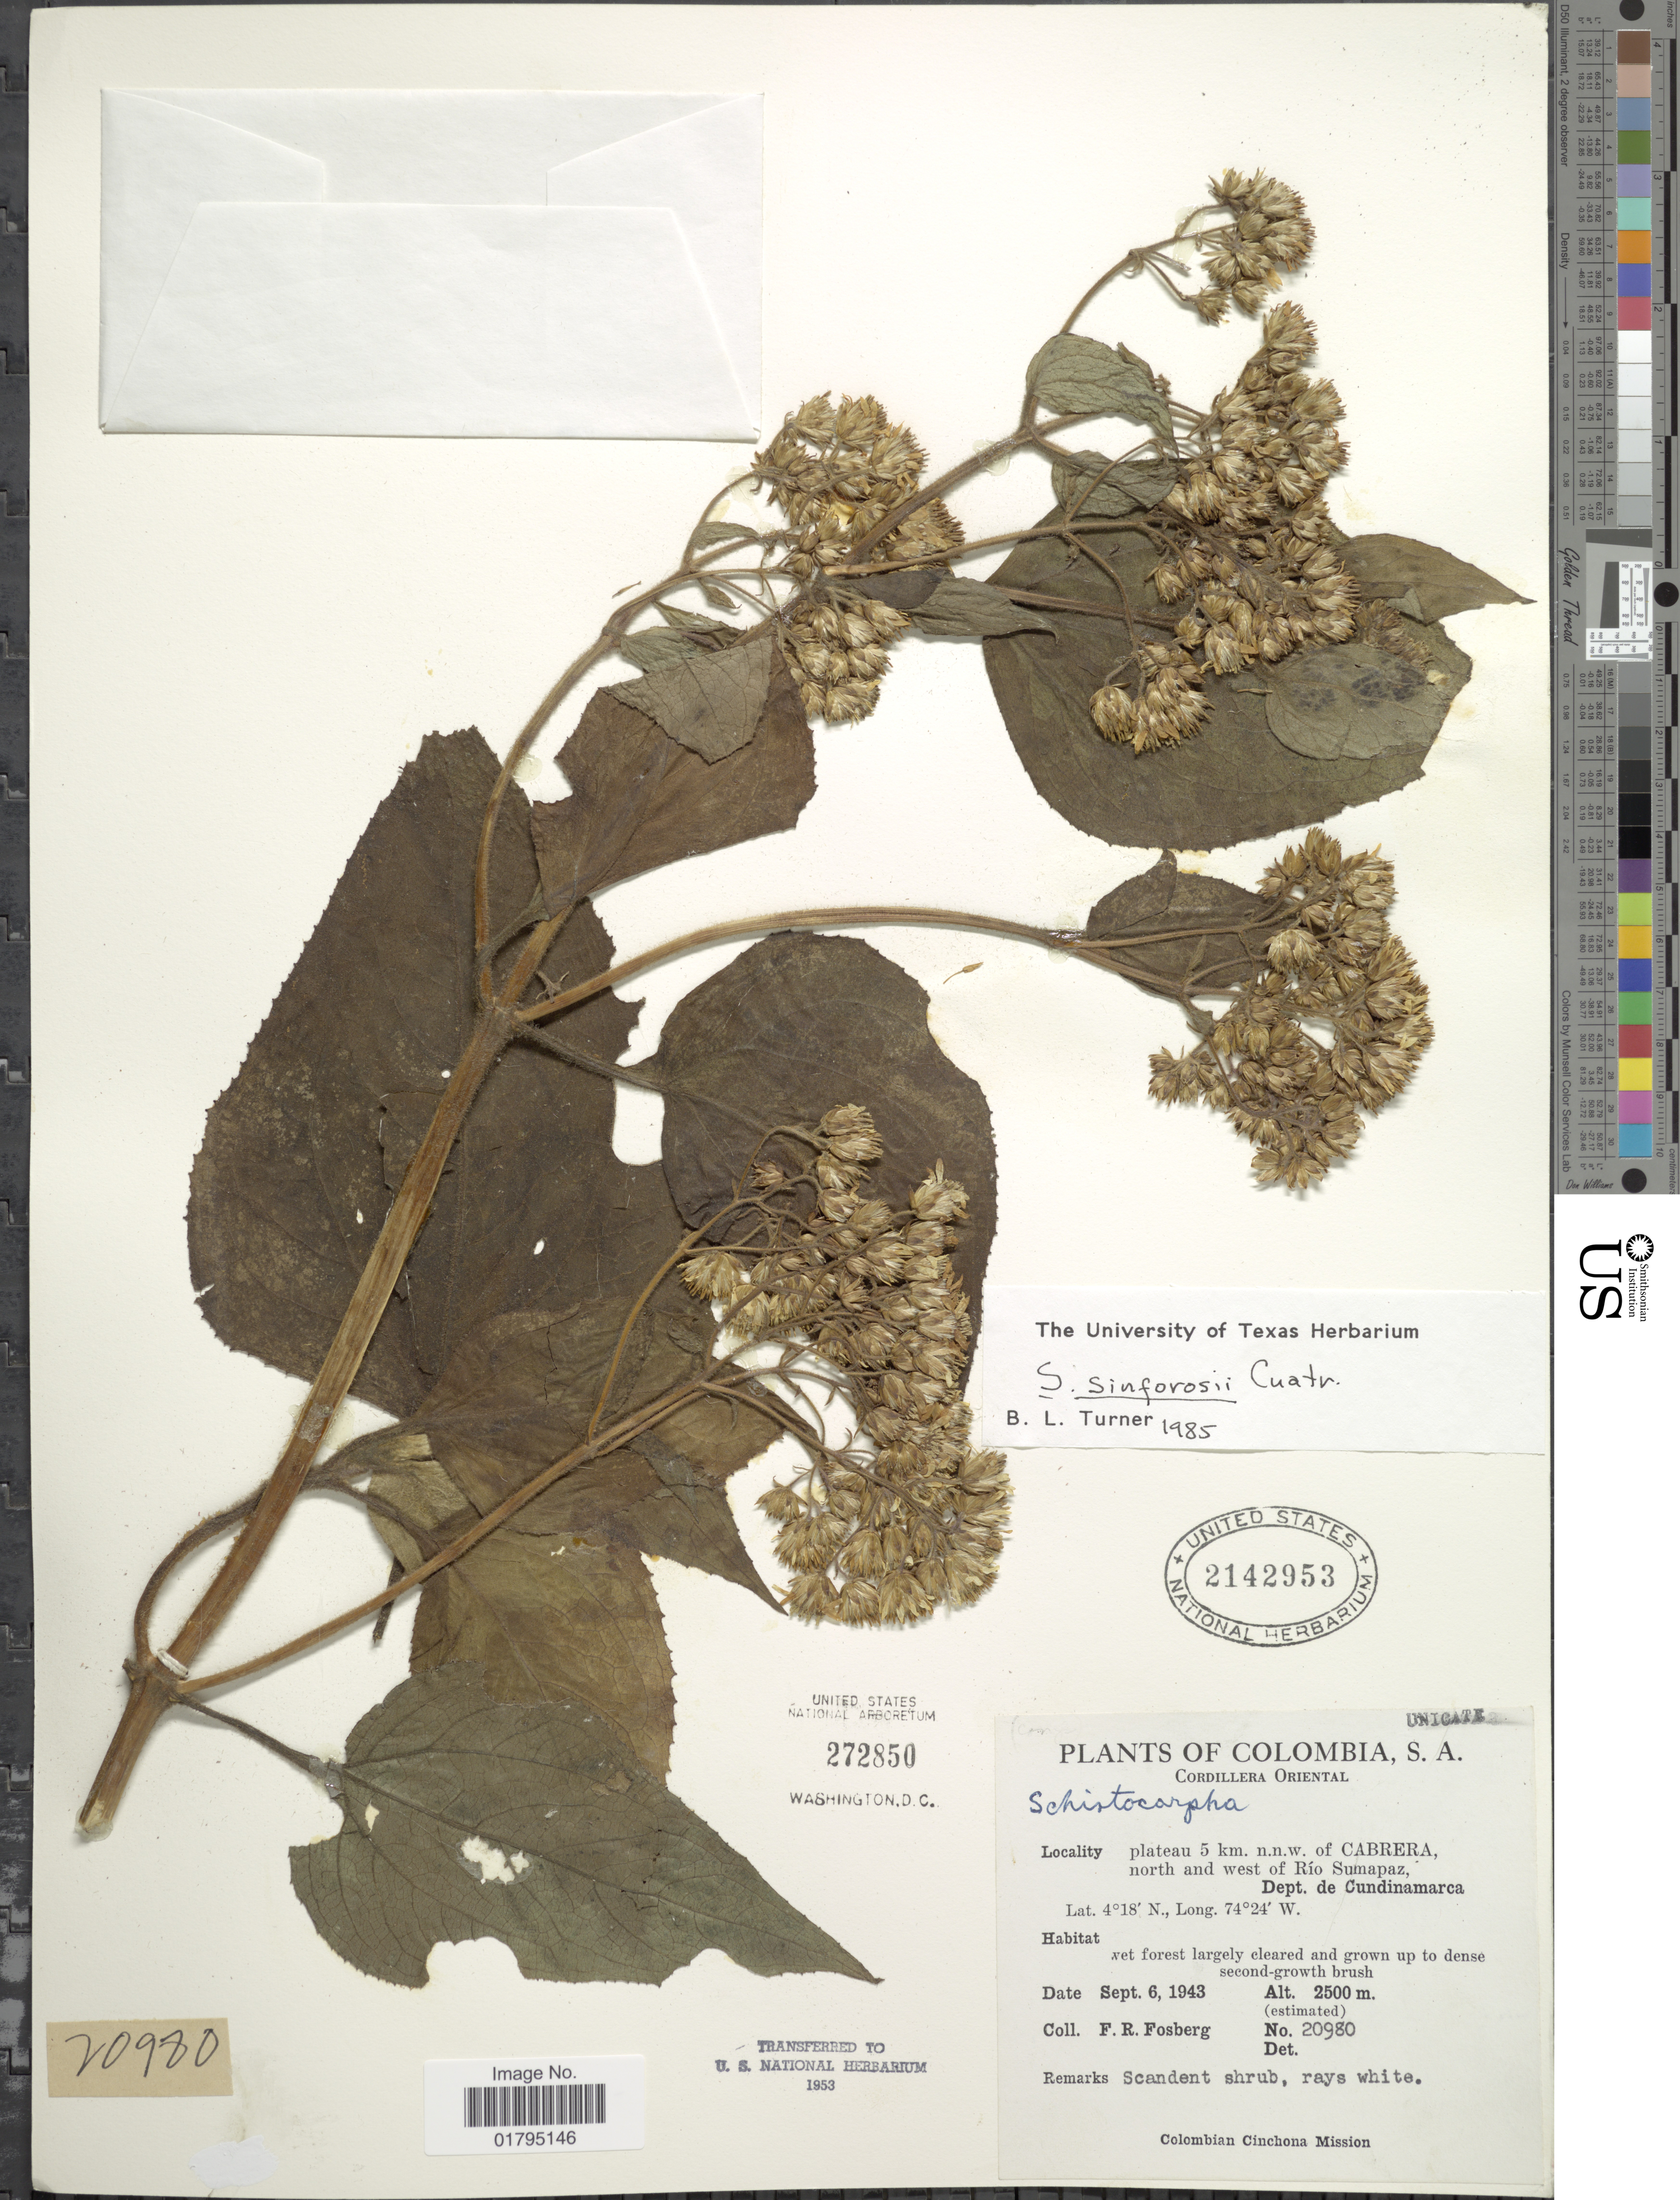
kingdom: Plantae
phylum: Tracheophyta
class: Magnoliopsida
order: Asterales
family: Asteraceae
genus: Schistocarpha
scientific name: Schistocarpha sinforosii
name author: Cuatrec.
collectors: F. R. Fosberg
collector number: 20980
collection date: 1943-09-06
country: Colombia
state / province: Cundinamarca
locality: Plateau 5 km. n.n.w. of Cabrera, north of and west of Rio Sumapaz, Dept. de Cundinamarca.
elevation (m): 2500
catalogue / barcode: US 2142953